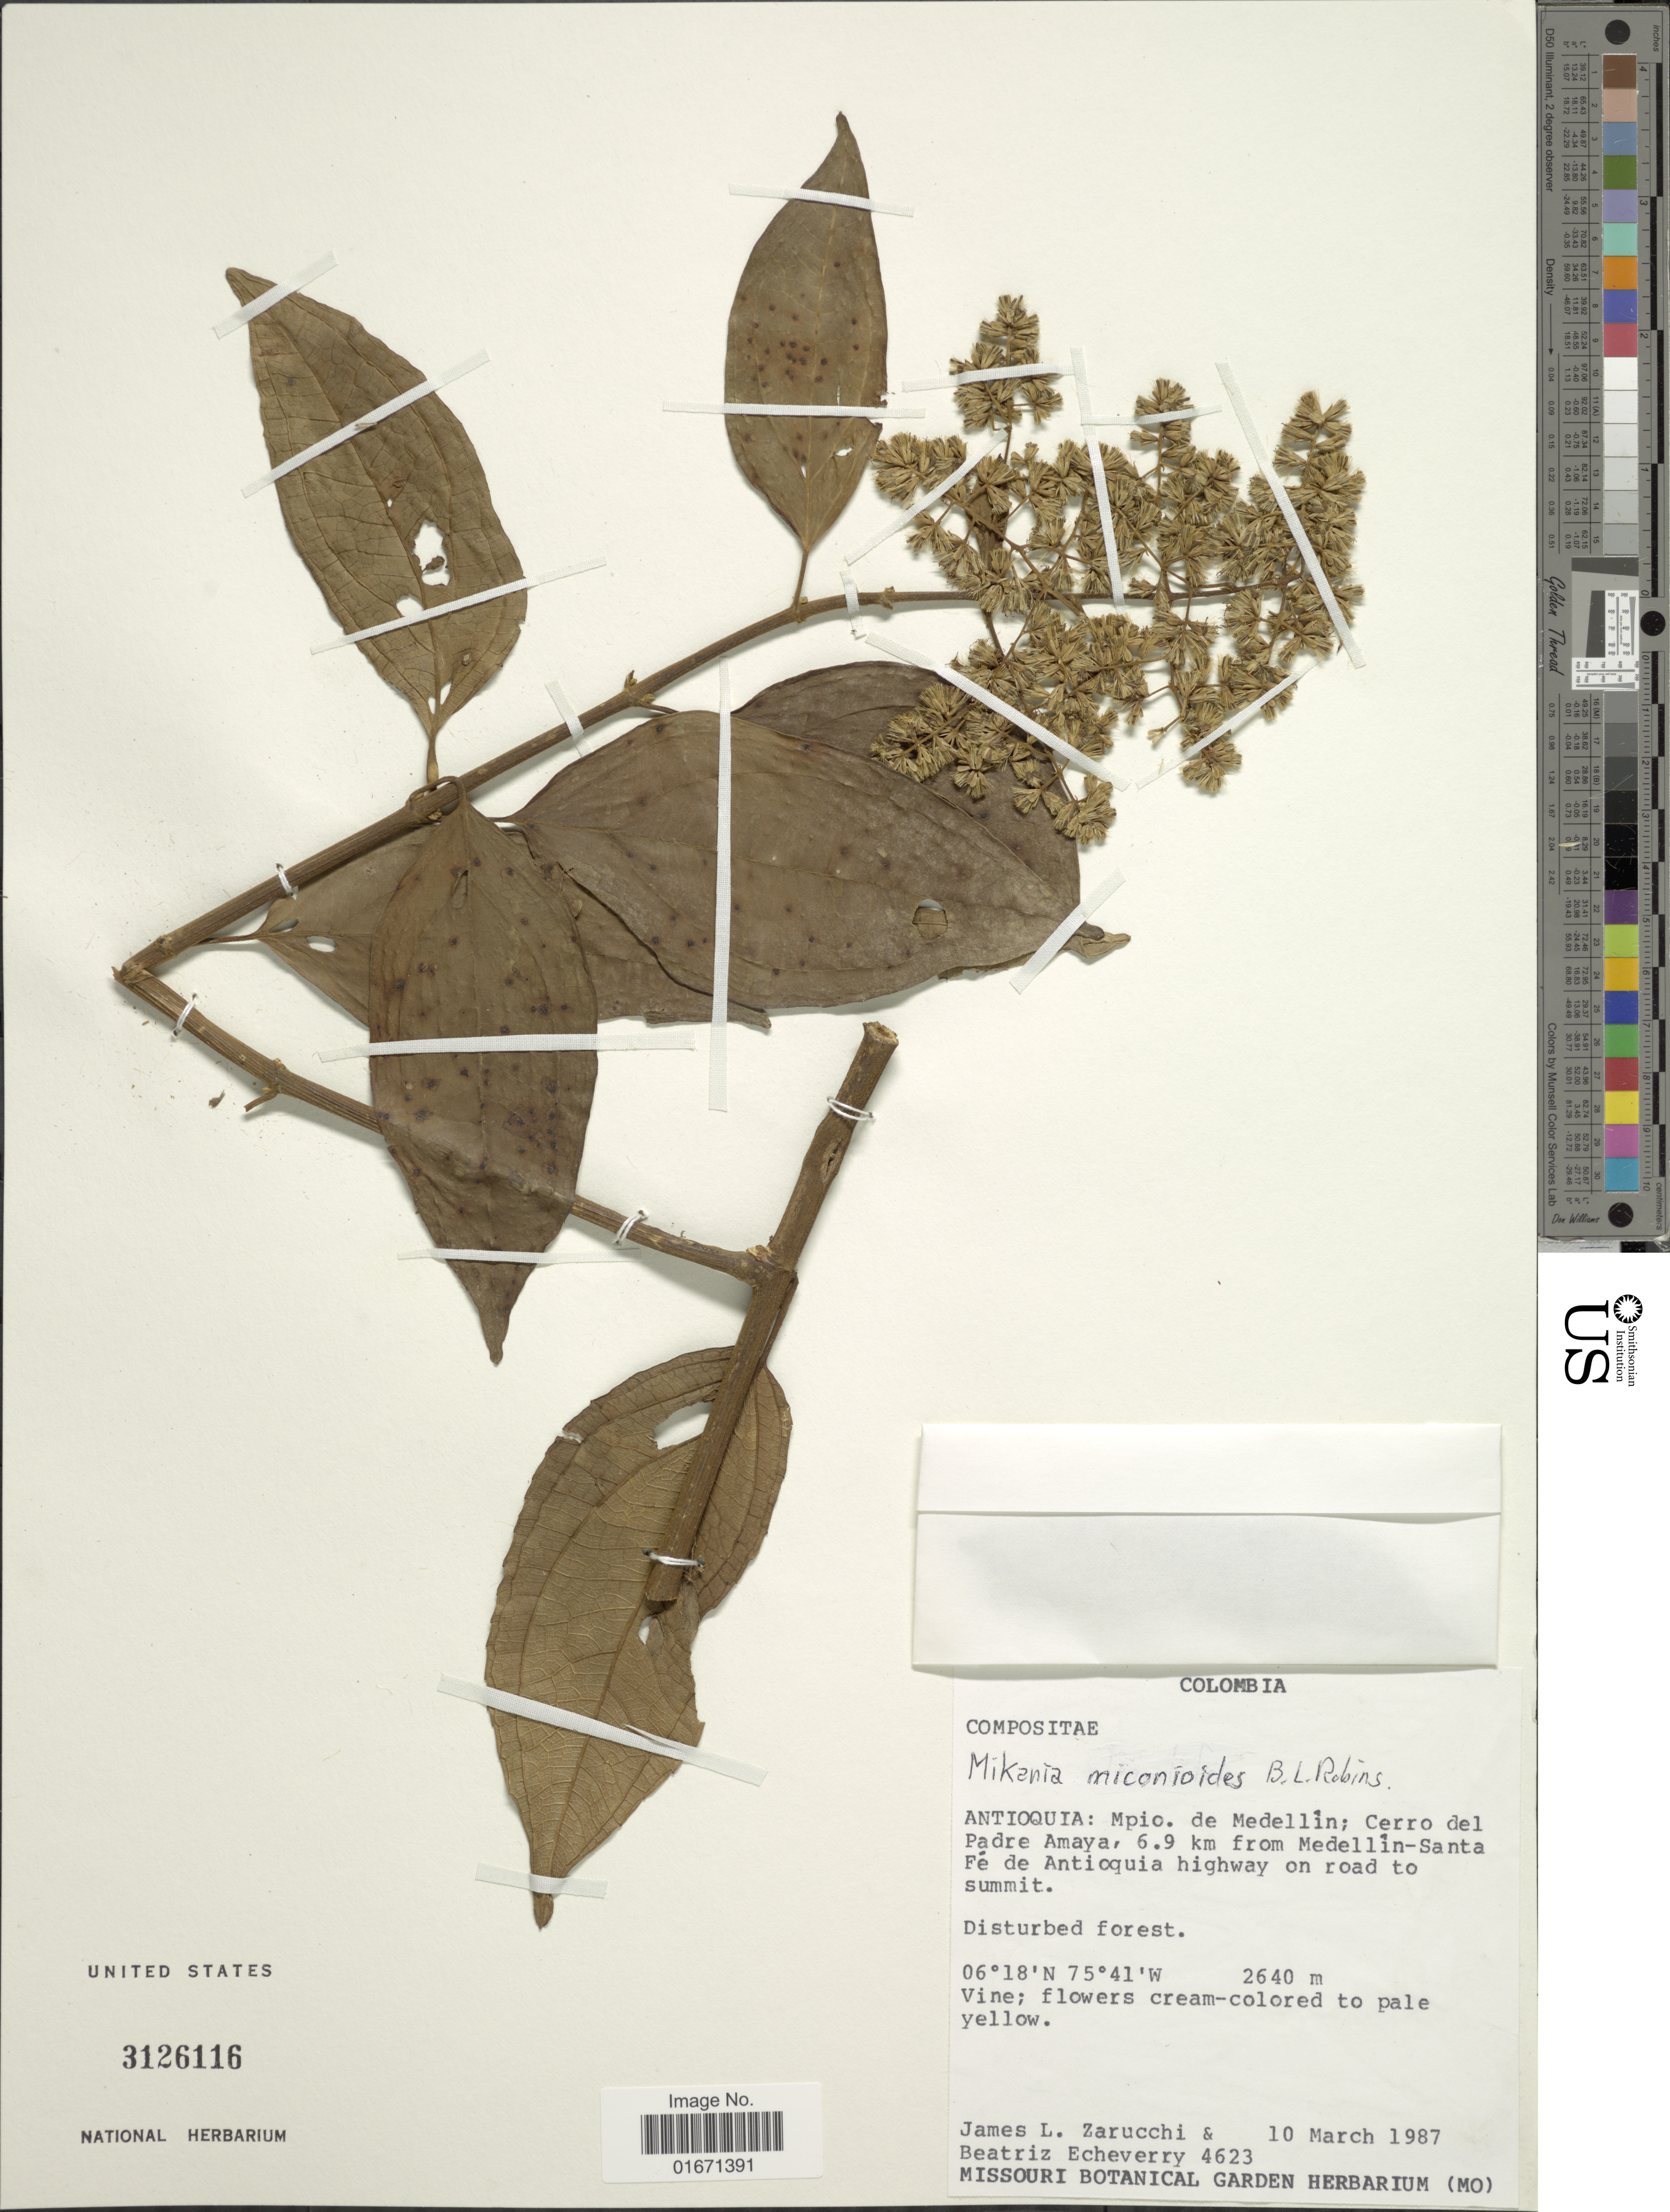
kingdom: Plantae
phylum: Tracheophyta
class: Magnoliopsida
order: Asterales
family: Asteraceae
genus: Mikania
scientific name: Mikania miconioides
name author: B.L. Rob.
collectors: J. L. Zarucchi & B. Echeverry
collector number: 4623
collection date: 1987-03-10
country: Colombia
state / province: Antioquia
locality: Antioquia: Mpio. de Medellín; Cerro del Padre Amaya, 6.9 km from Medellín-Santa Fé de Antioquia highway on road to summit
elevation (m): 2640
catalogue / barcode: US 3126116